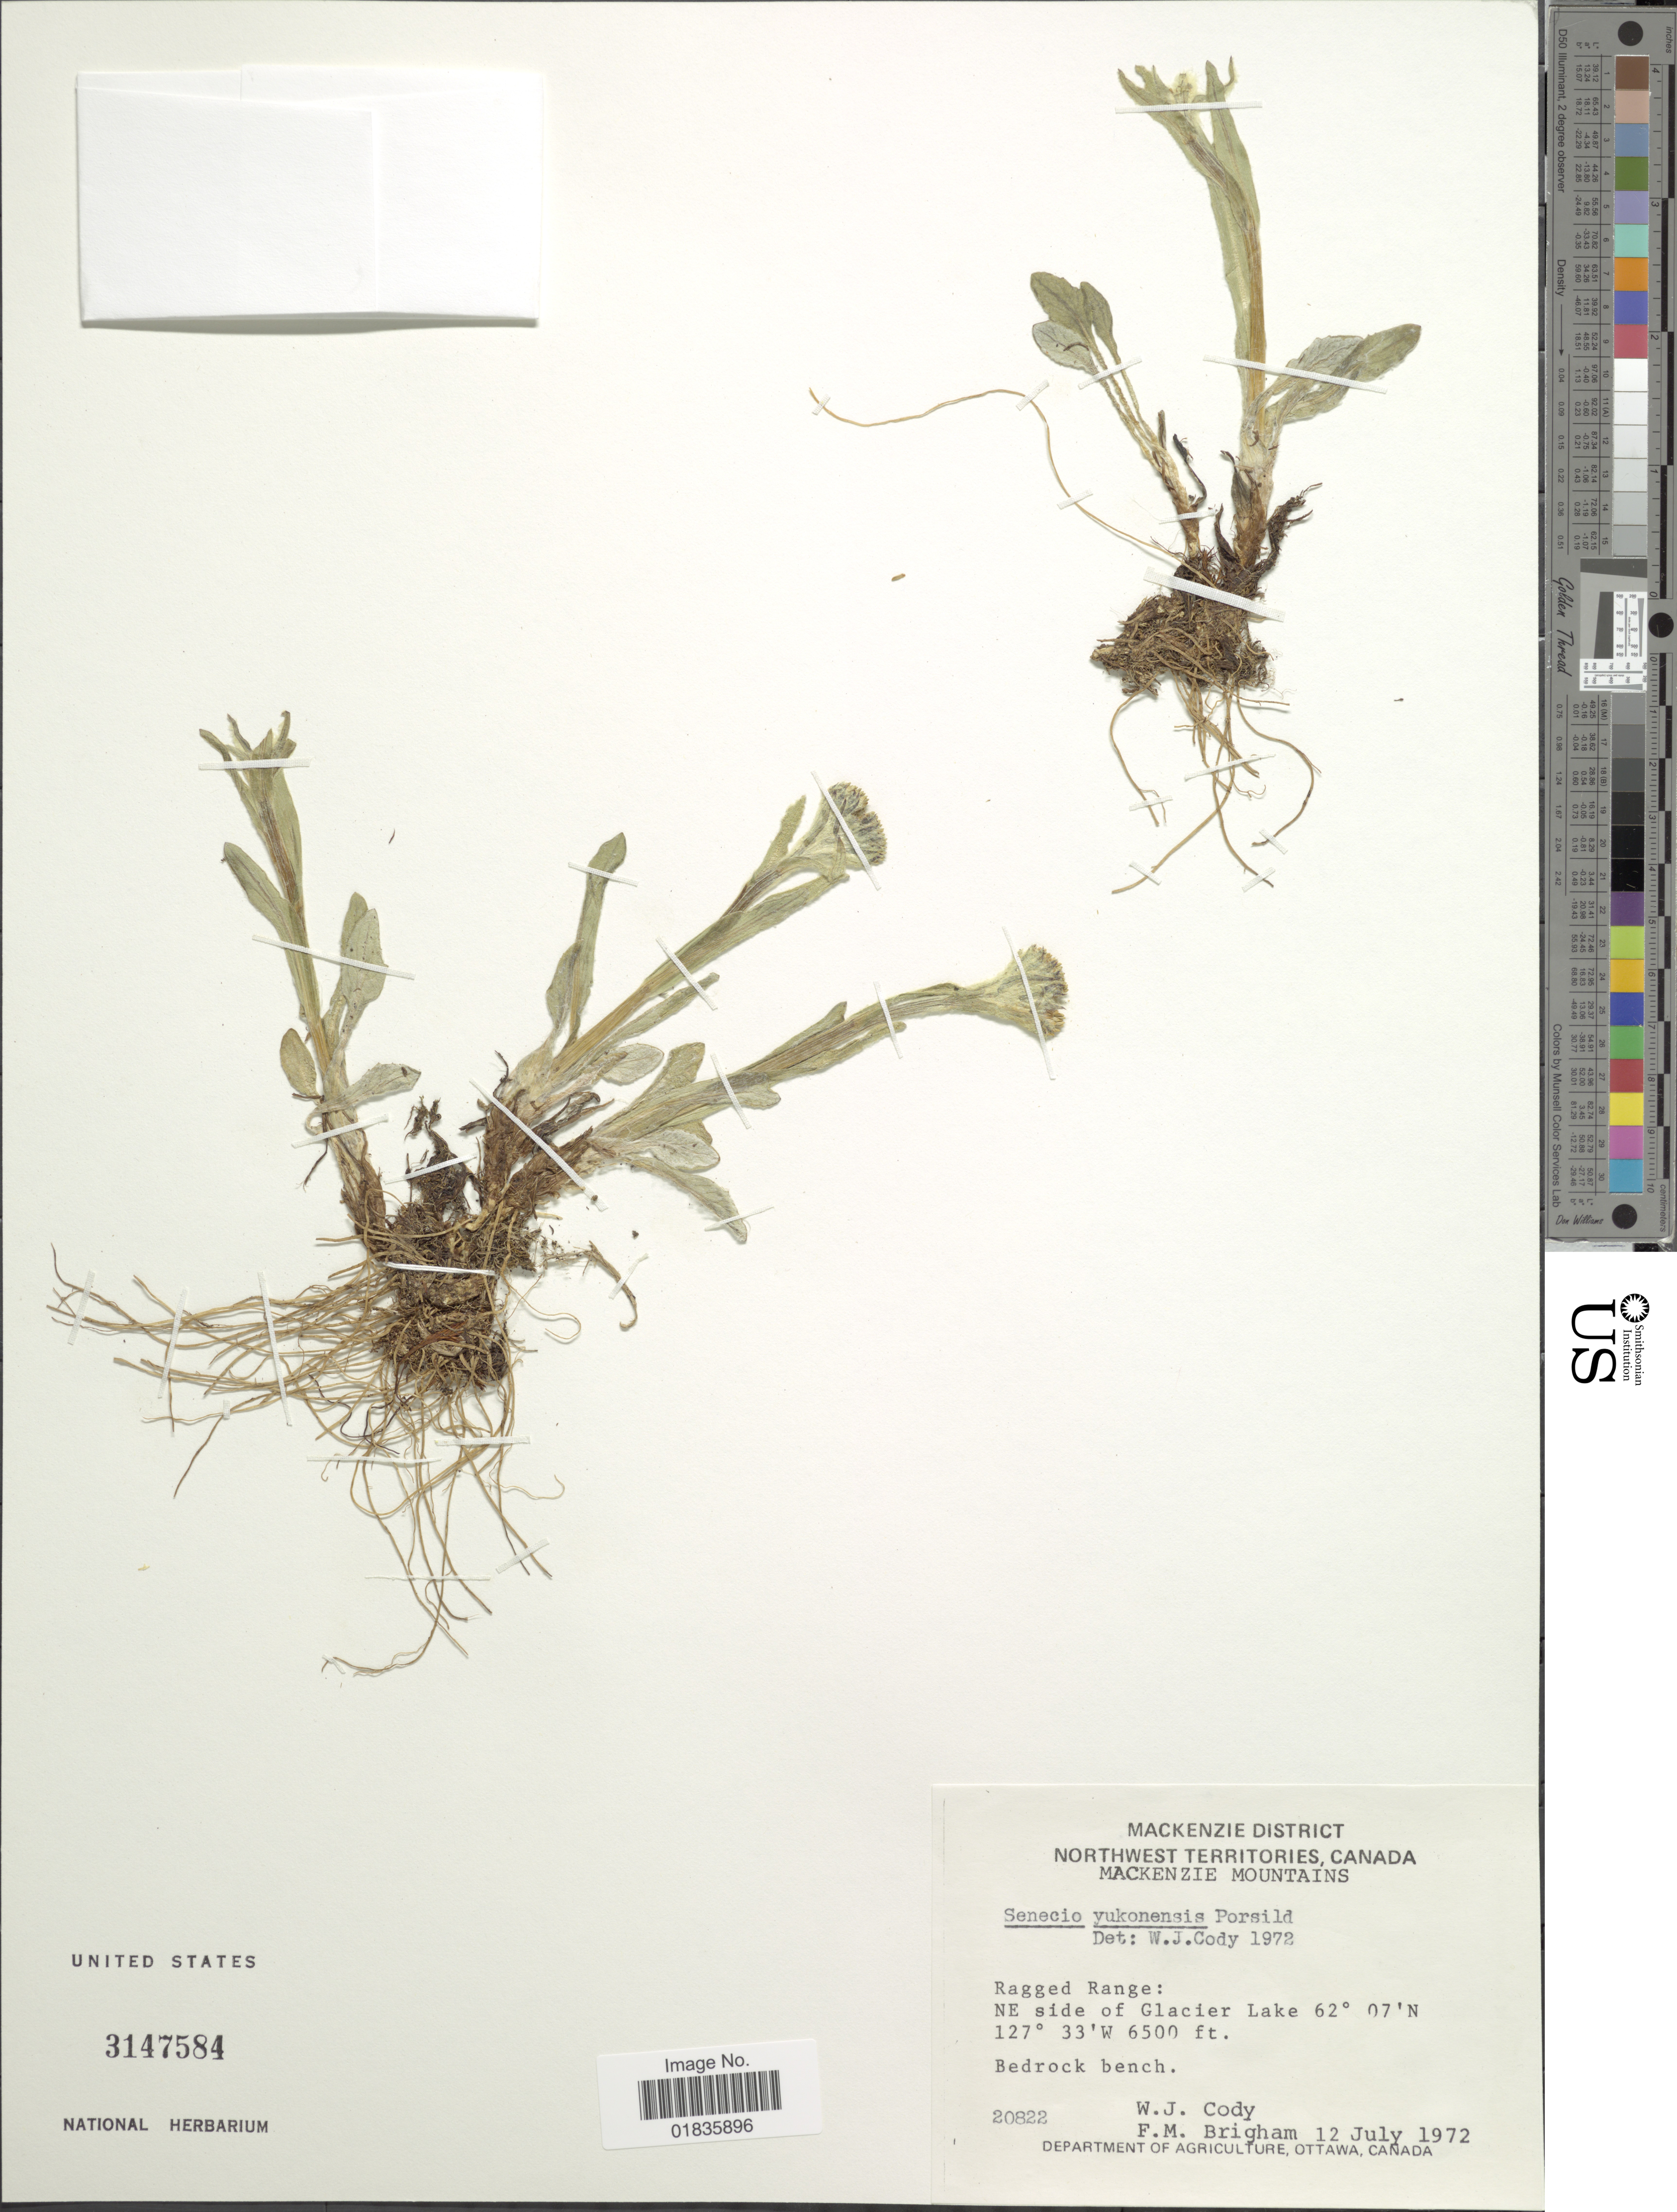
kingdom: Plantae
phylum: Tracheophyta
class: Magnoliopsida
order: Asterales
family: Asteraceae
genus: Tephroseris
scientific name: Tephroseris yukonensis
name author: (A.E. Porsild) Holub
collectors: W. Cody & F. Brigham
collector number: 20822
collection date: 1972-07-12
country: Canada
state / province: Northwest Territories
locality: Mackenzie District, Mackenzie Mountains, Ragged Range: NE side of Glacier Lake, Bedrock bench.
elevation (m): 1981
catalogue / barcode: US 3147584